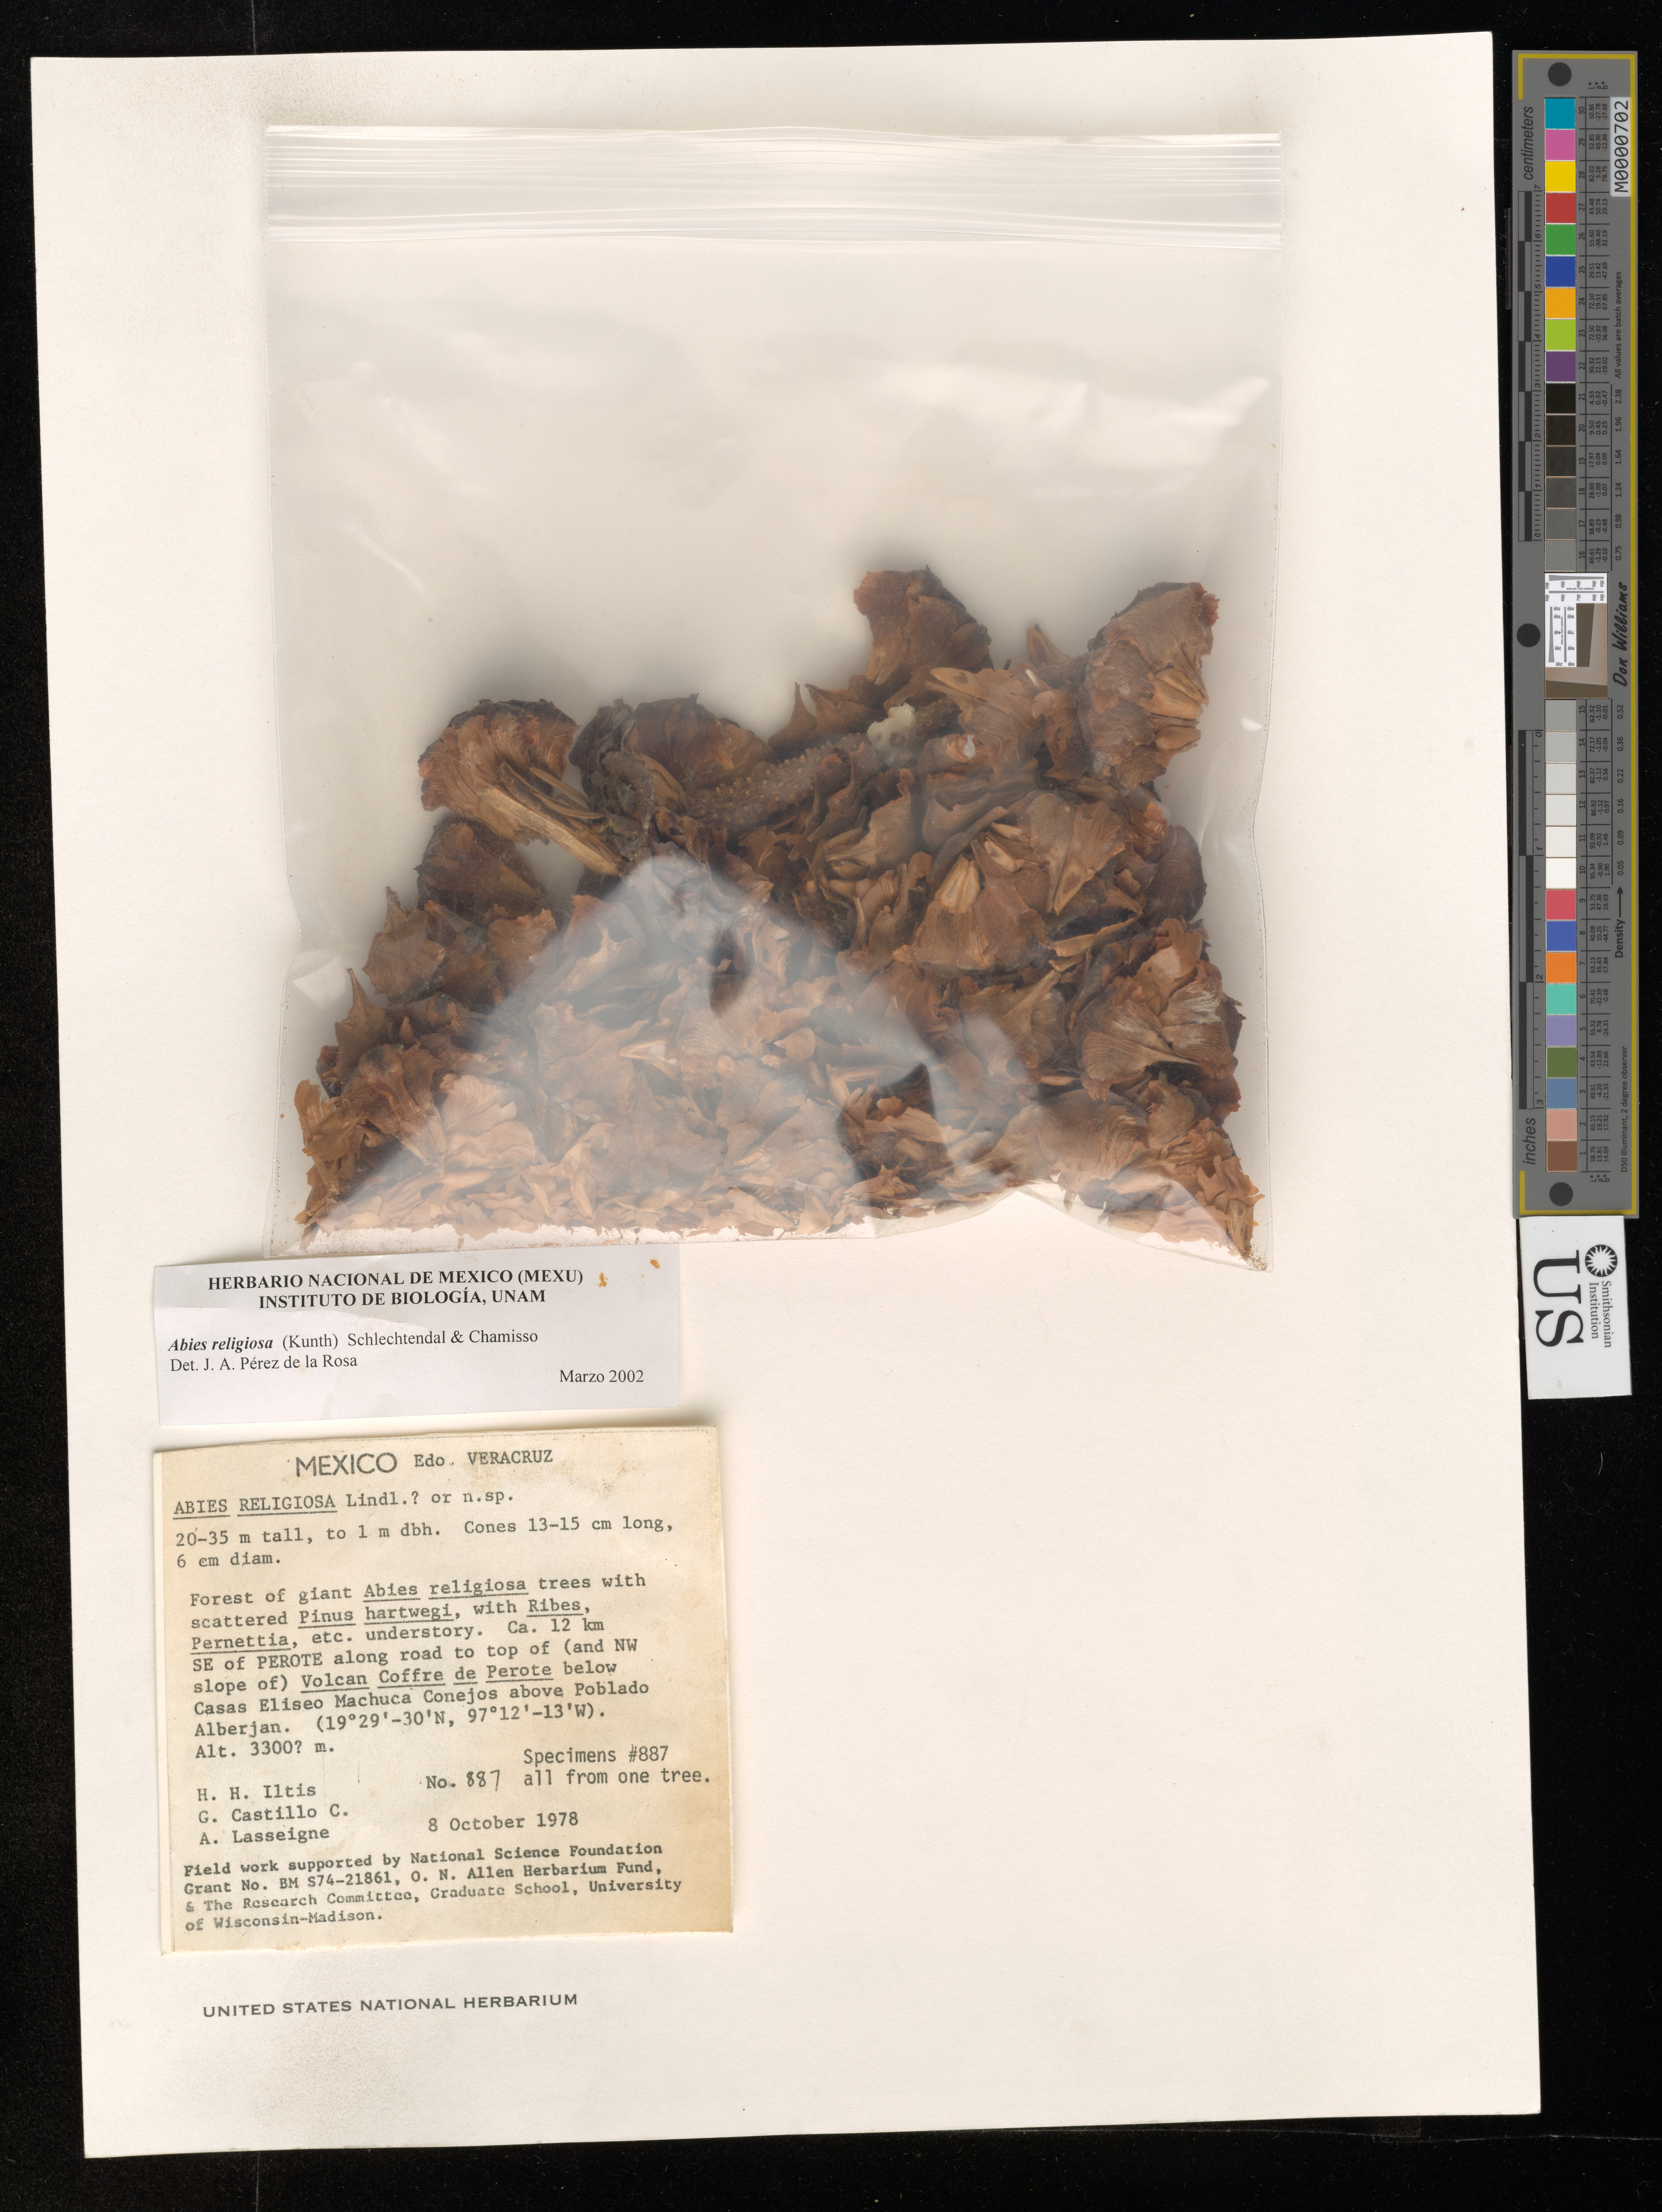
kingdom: Plantae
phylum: Tracheophyta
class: Pinopsida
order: Pinales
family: Pinaceae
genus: Abies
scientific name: Abies religiosa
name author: (Kunth) Schltdl. & Cham.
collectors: H. H. Iltis, G. Castillo C. & A. Lasseigne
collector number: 887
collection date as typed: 08 Oct 1978 25 Nov 1961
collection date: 1978-10-08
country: Mexico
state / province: Veracruz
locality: Ca. 112 kkm SE of Perote along road to top of (and NW slope of) Volcan Cofre de Perote below Casas Eliseo Machuca Conejos above Poblado Alberjan.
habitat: Forest of Giant Abies religiosa trees with scattered Pinus hartwegi, with Ribes, Pernettia, etc. understory.